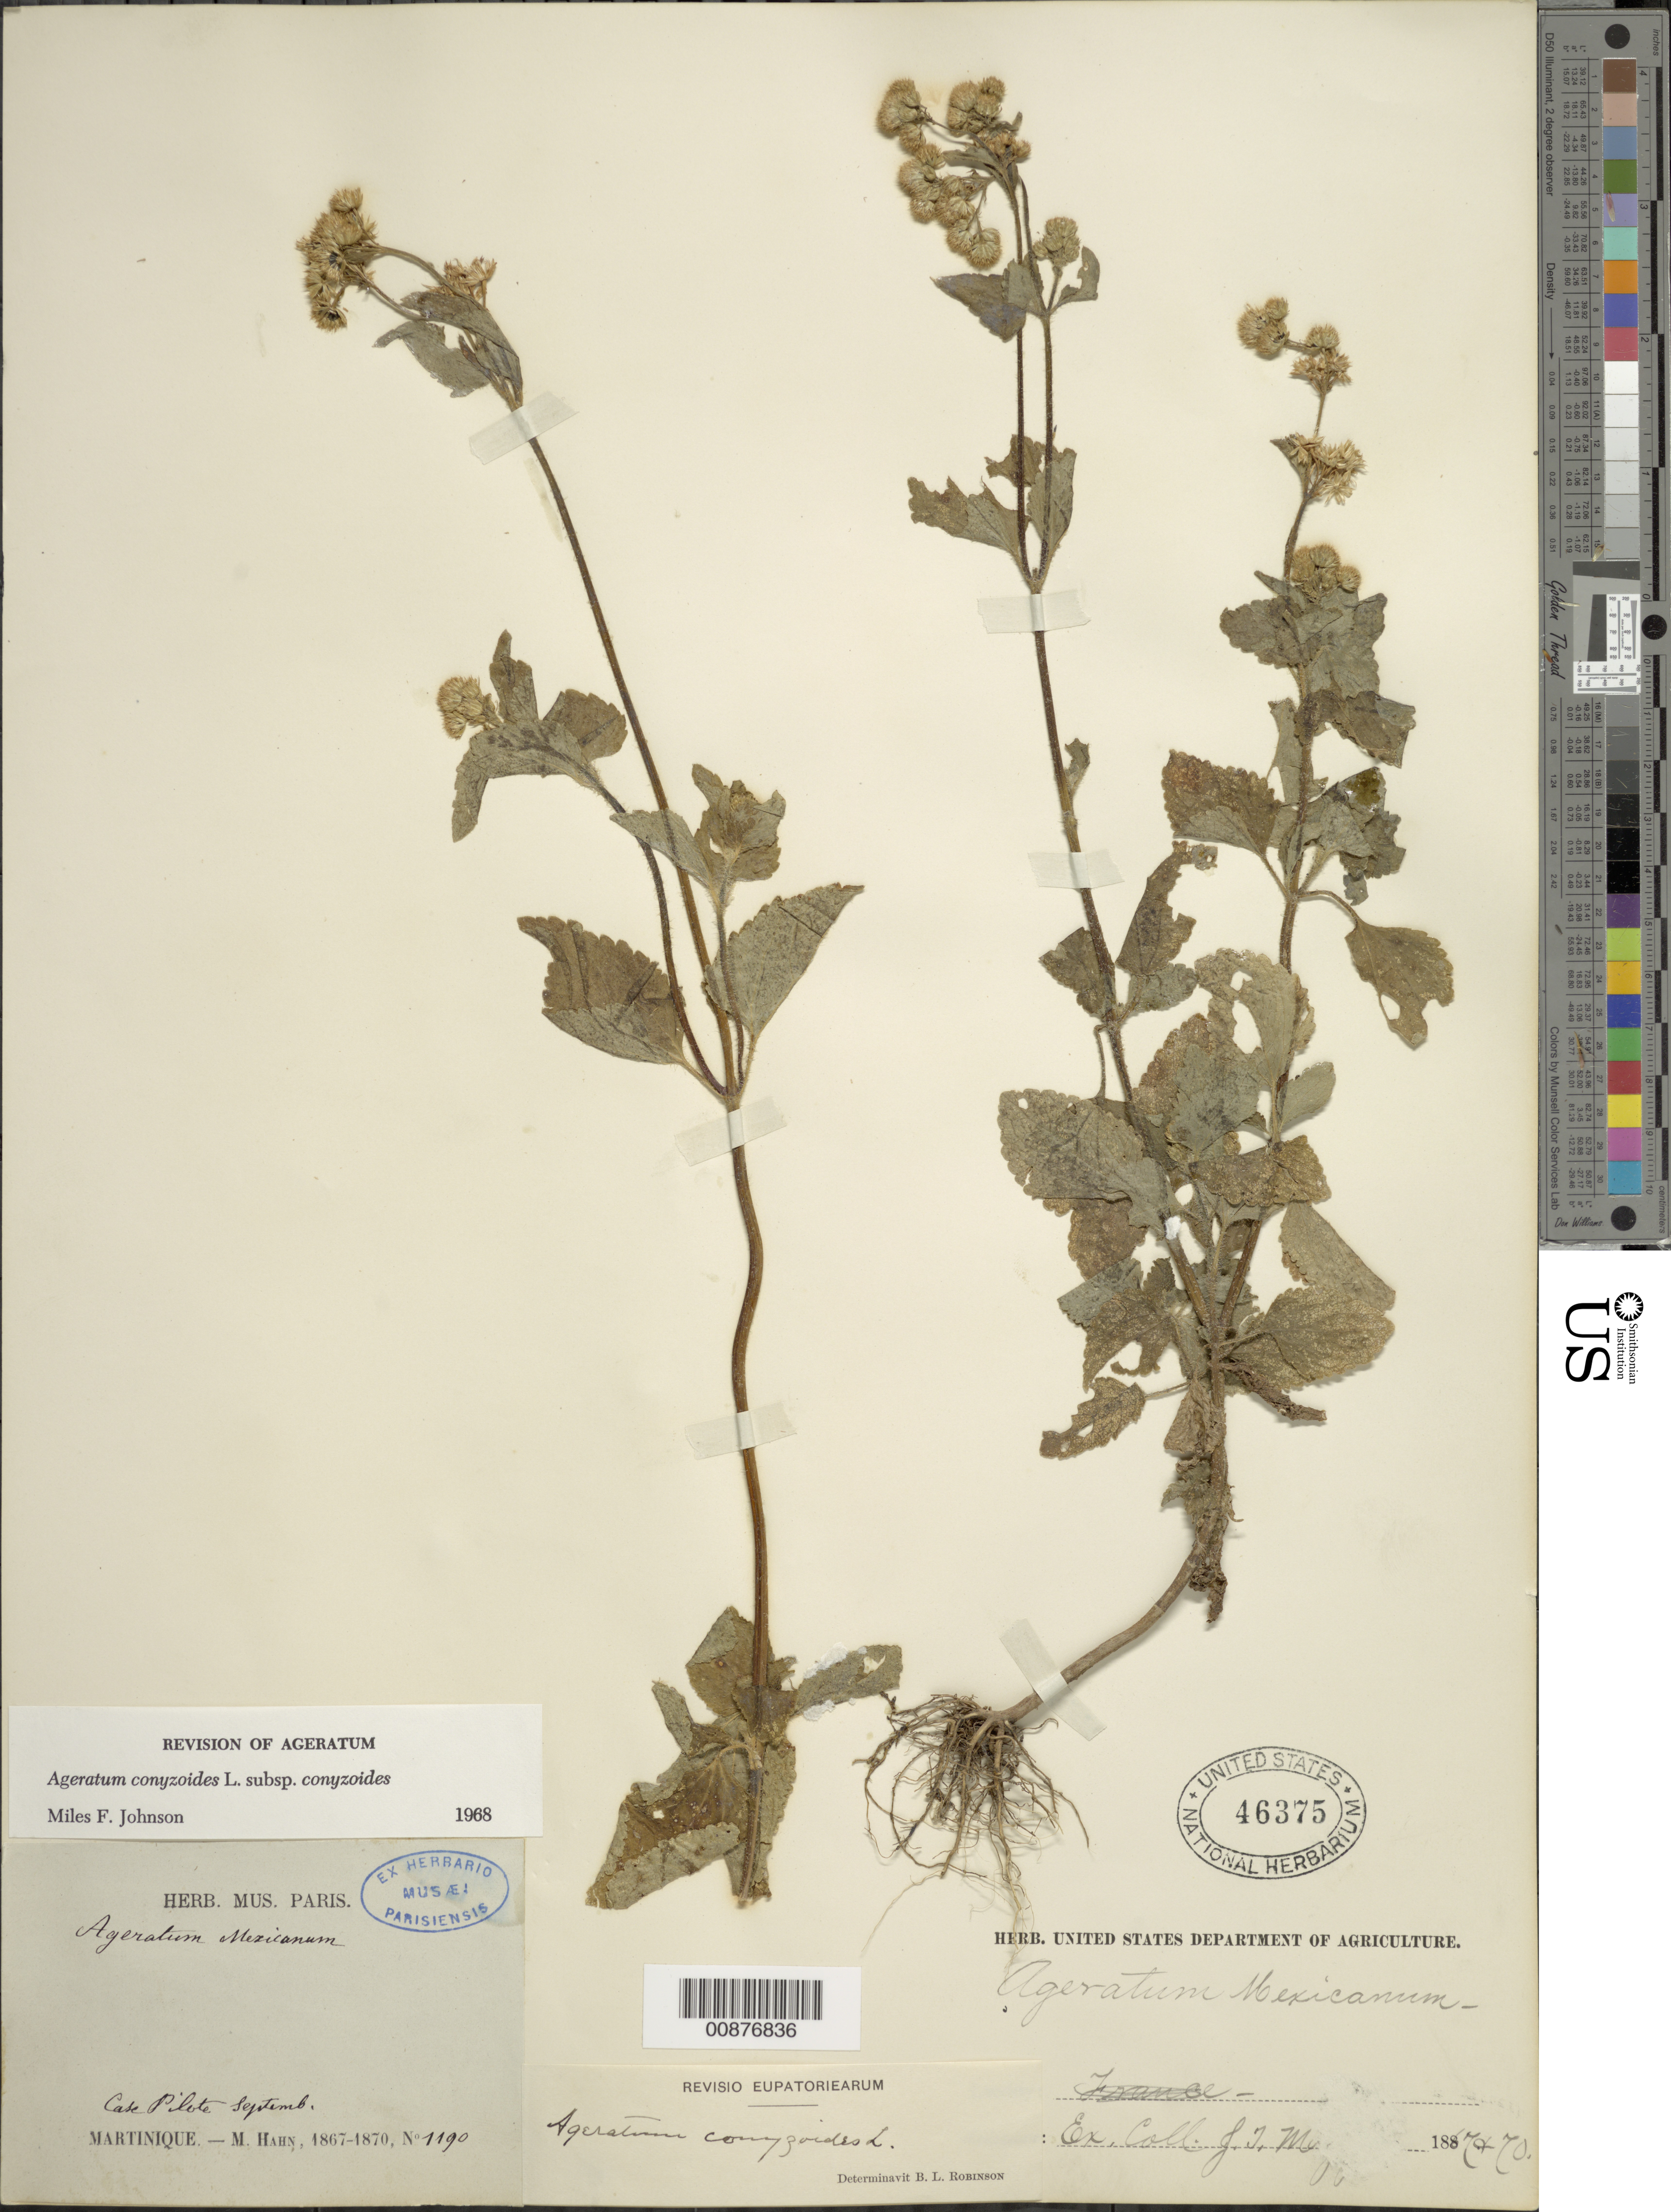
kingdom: Plantae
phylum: Tracheophyta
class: Magnoliopsida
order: Asterales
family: Asteraceae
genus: Ageratum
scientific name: Ageratum conyzoides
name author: L.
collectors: M. Hahn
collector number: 1190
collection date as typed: Sep 1867 to -- --- 1870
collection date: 1867-09/1870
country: Martinique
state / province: Saint-Pierre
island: Martinique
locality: Case Pilote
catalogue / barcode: US 46375